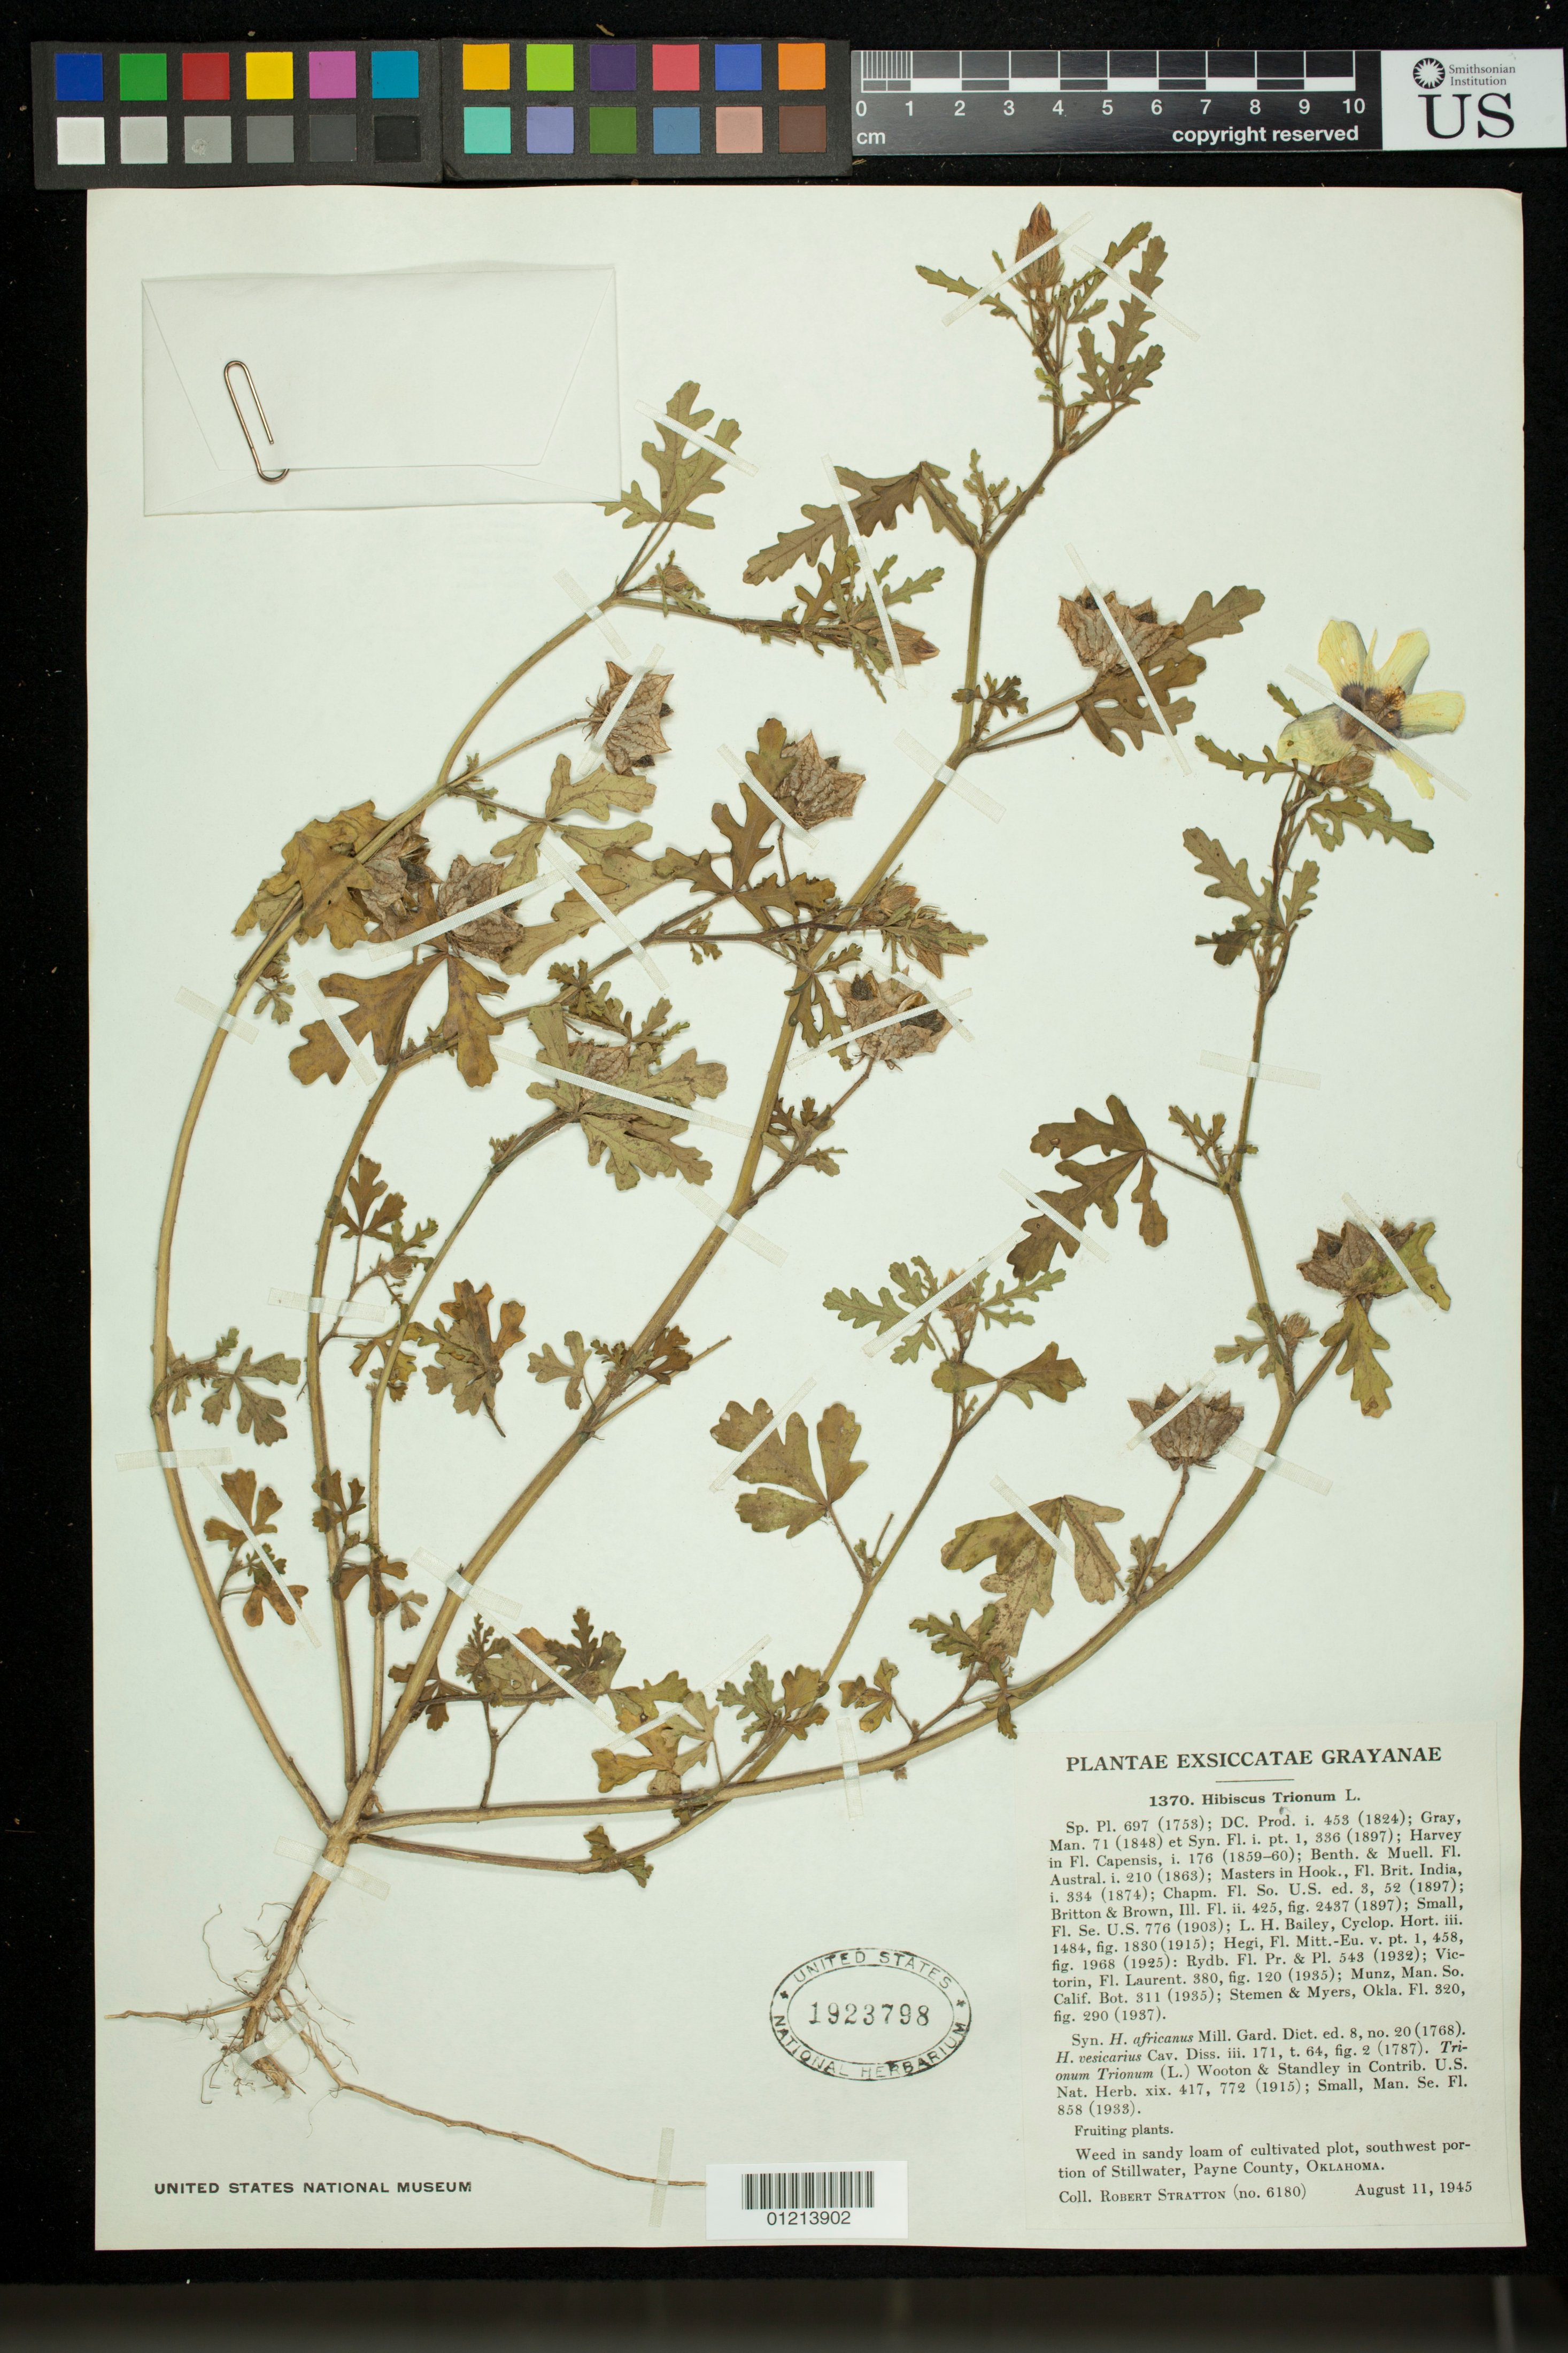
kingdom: Plantae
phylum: Tracheophyta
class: Magnoliopsida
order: Malvales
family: Malvaceae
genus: Hibiscus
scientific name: Hibiscus trionum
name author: L.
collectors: R. Stratton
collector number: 6180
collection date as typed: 08 Nov 1945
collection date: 1945-11-08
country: United States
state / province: Oklahoma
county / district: Payne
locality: Weed in sandy loam of cultivated plot, southwest of Stillwater, Payne County, Oklahoma.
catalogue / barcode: US 1923798